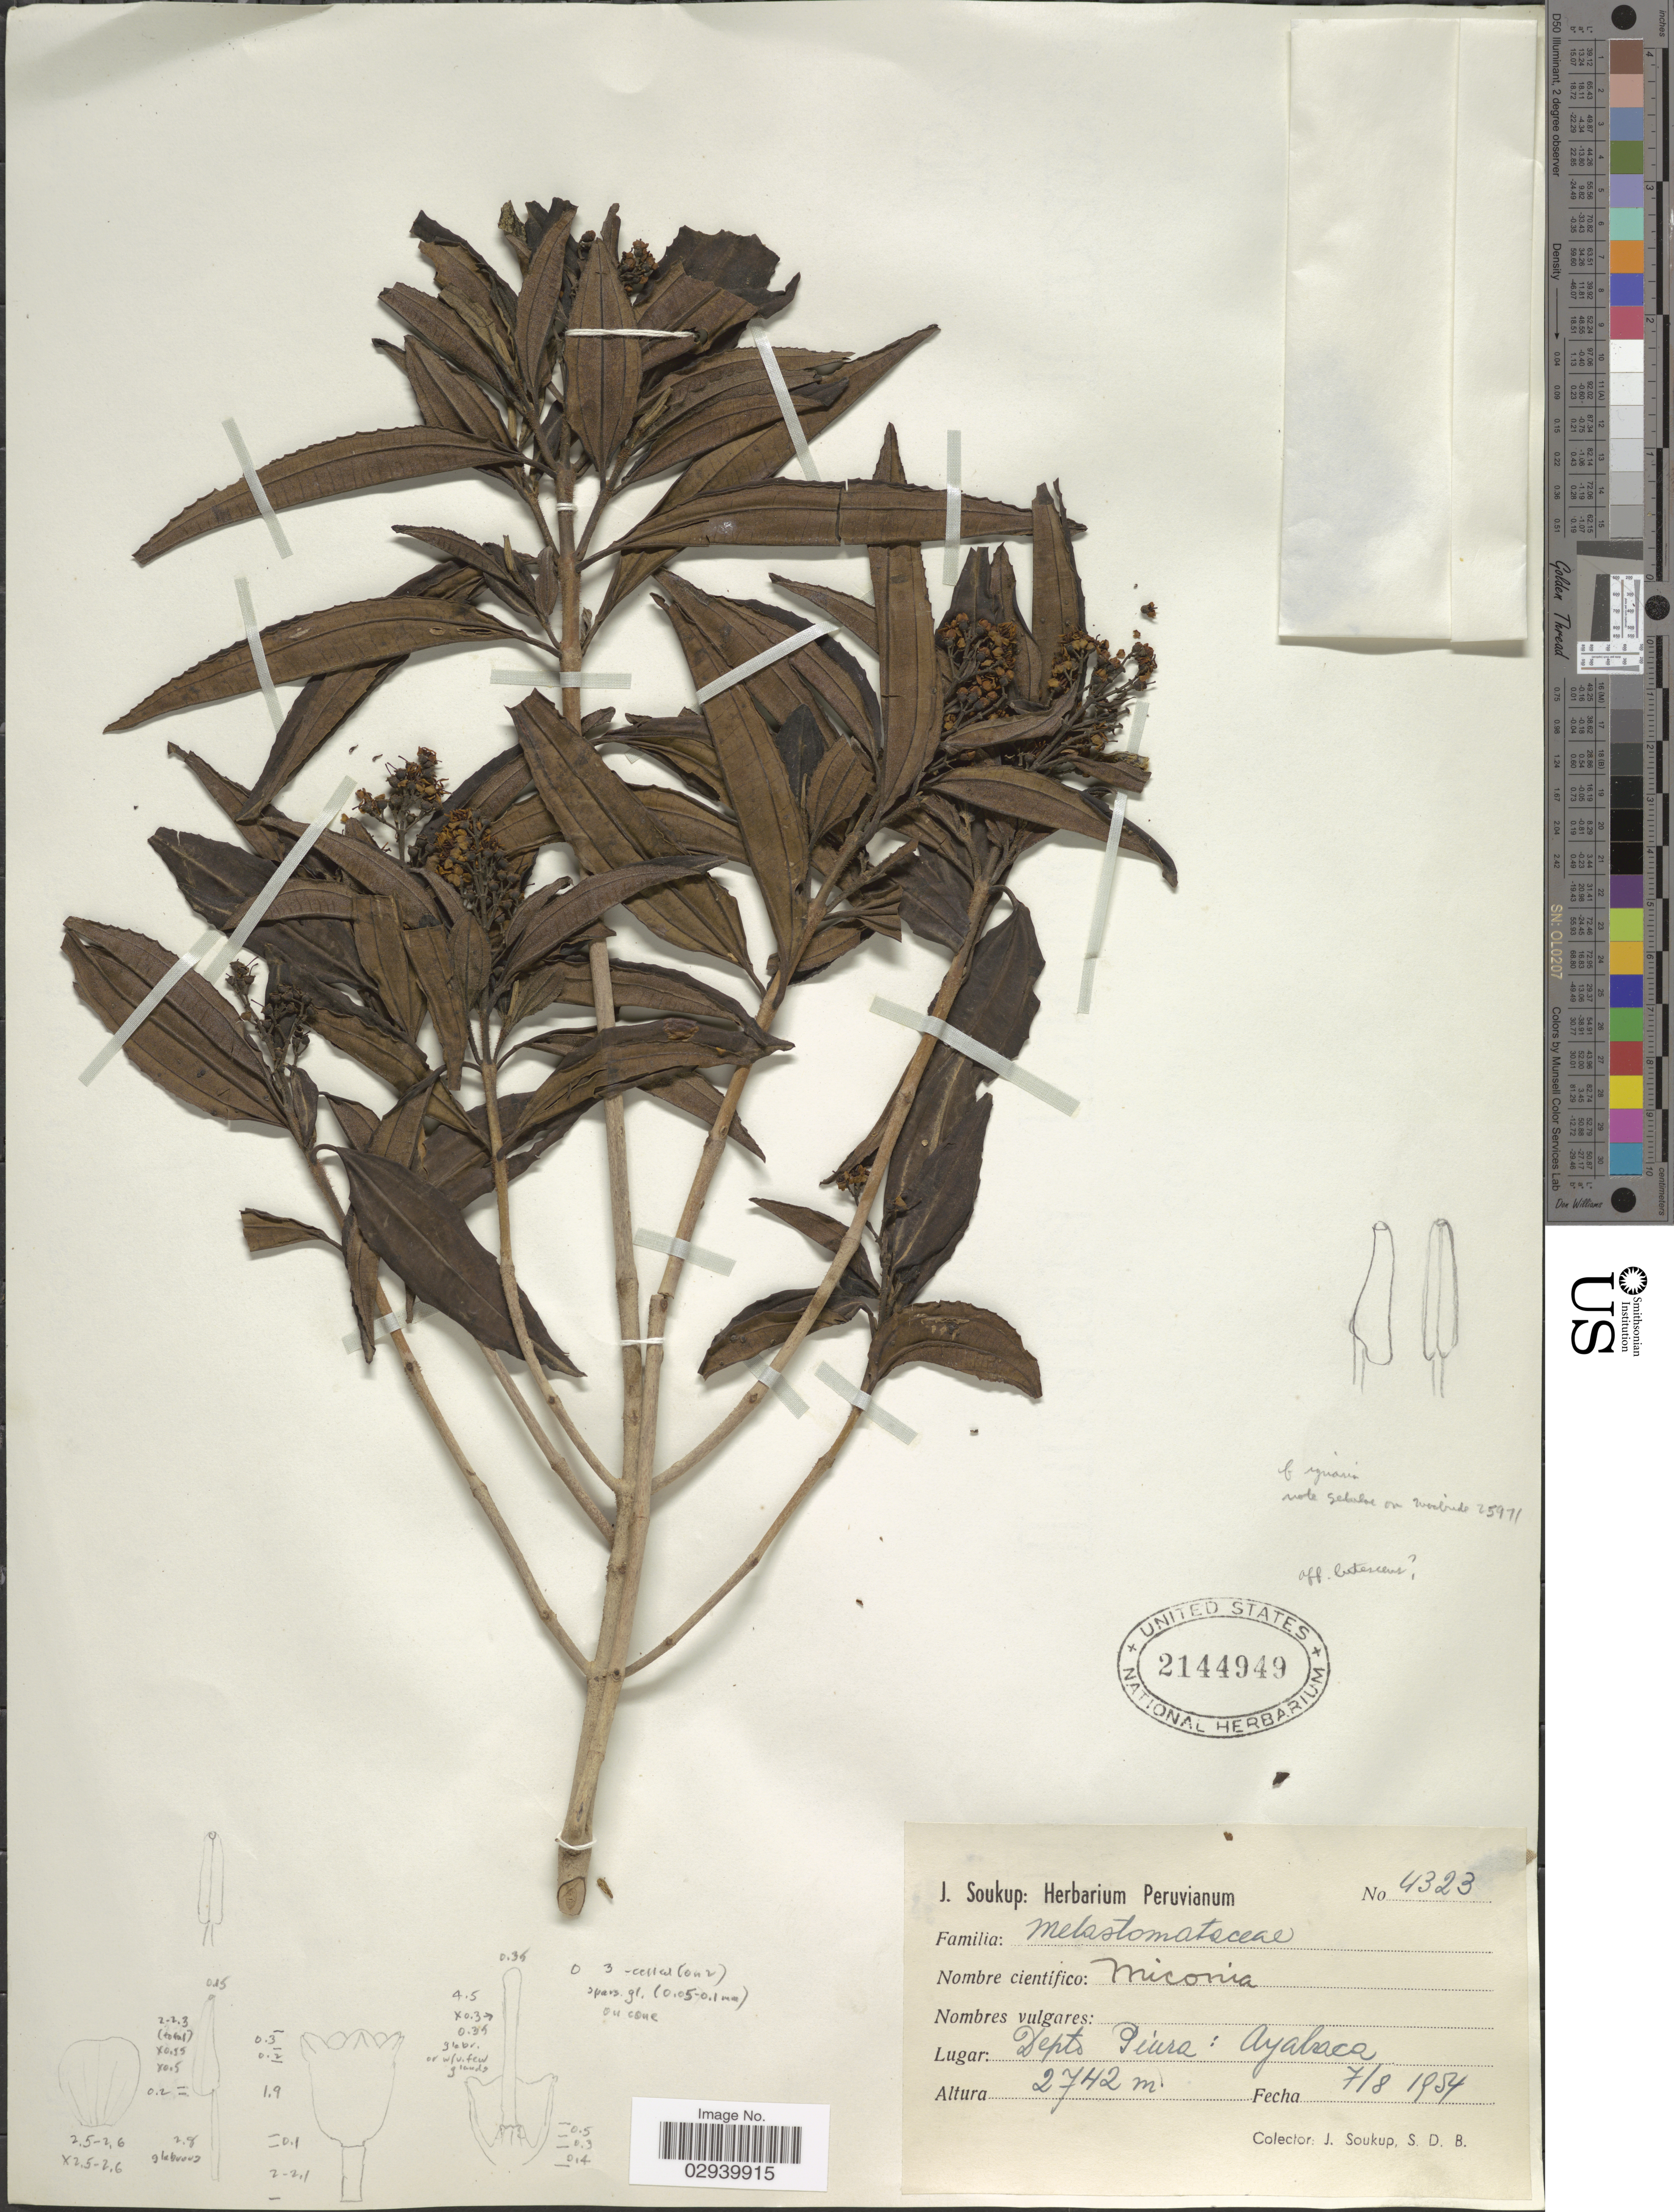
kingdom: Plantae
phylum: Tracheophyta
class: Magnoliopsida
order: Myrtales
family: Melastomataceae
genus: Miconia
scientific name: Miconia igniaria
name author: Bonpl. ex Naudin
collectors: J. Soukup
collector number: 4323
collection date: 1954-08-07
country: Peru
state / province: Piura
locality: Depto Piura: Ayabaca.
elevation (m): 2742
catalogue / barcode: US 2144949